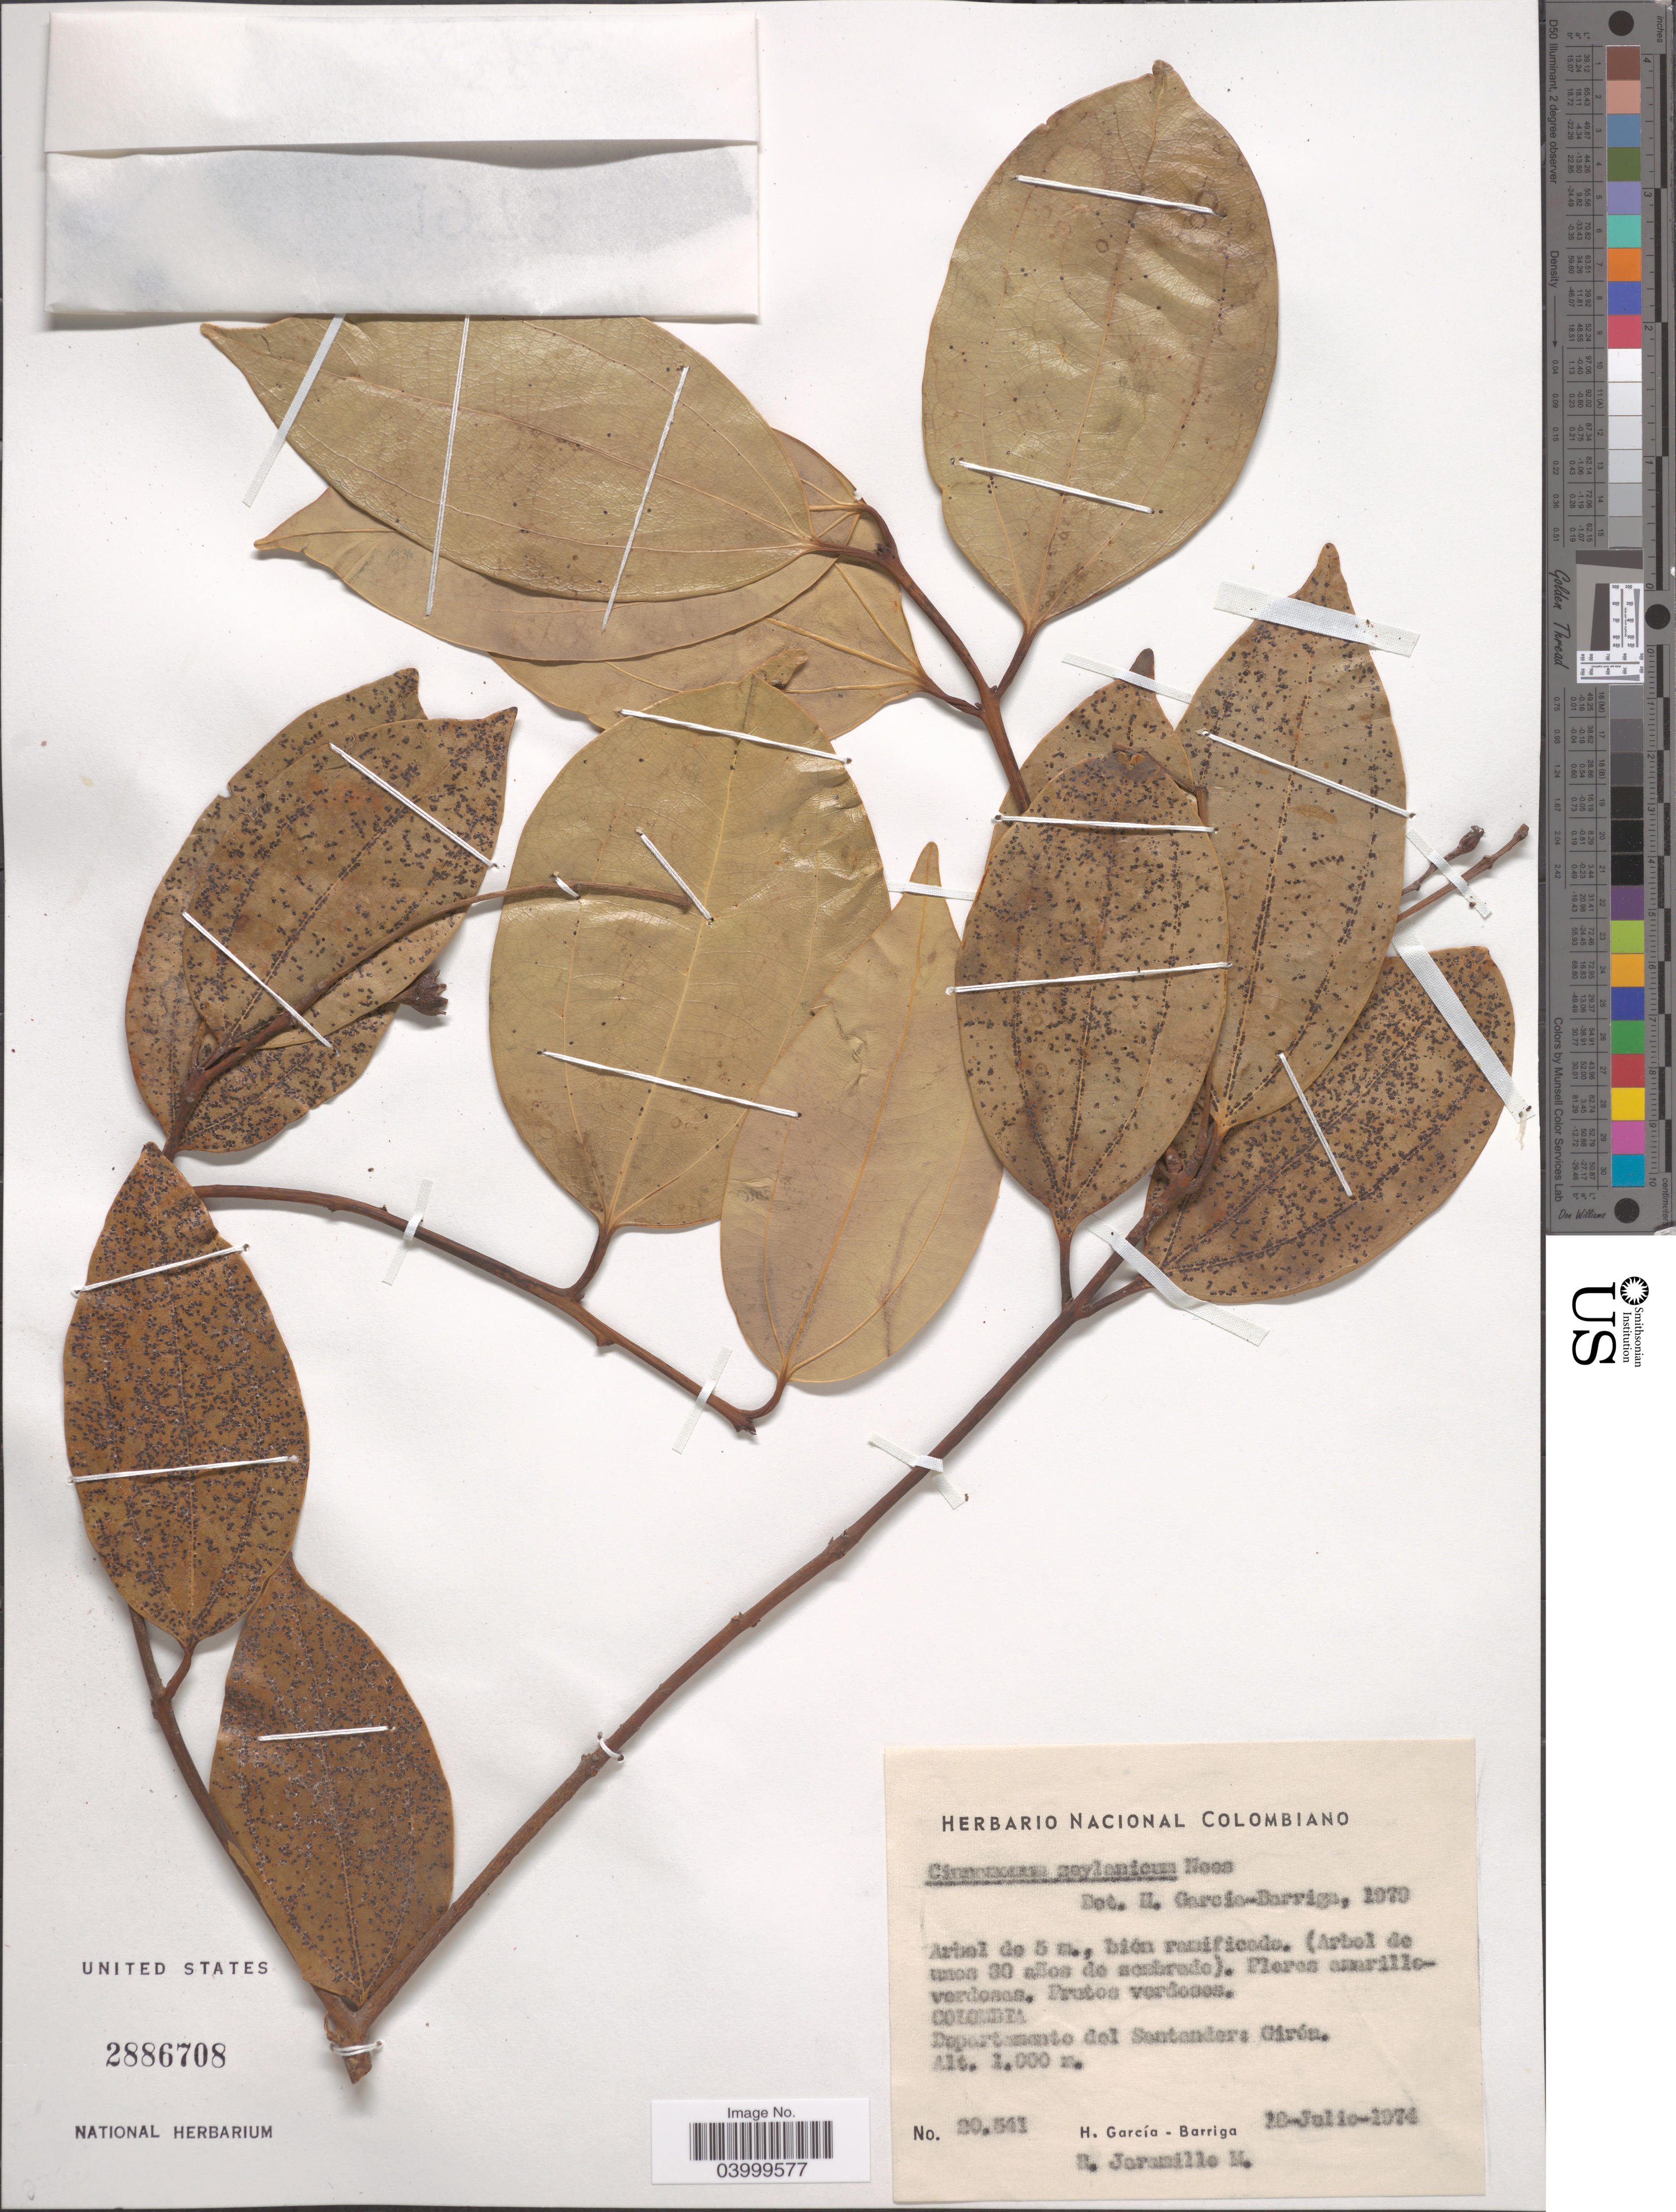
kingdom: Plantae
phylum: Tracheophyta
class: Magnoliopsida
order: Laurales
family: Lauraceae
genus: Cinnamomum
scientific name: Cinnamomum zeylanicum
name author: Blume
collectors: H. García Barriga & R. Jaramillo M.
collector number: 20541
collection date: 1974-07-28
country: Colombia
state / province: Santander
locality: Departamento del Santander: Girón.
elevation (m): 1000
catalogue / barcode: US 2886708